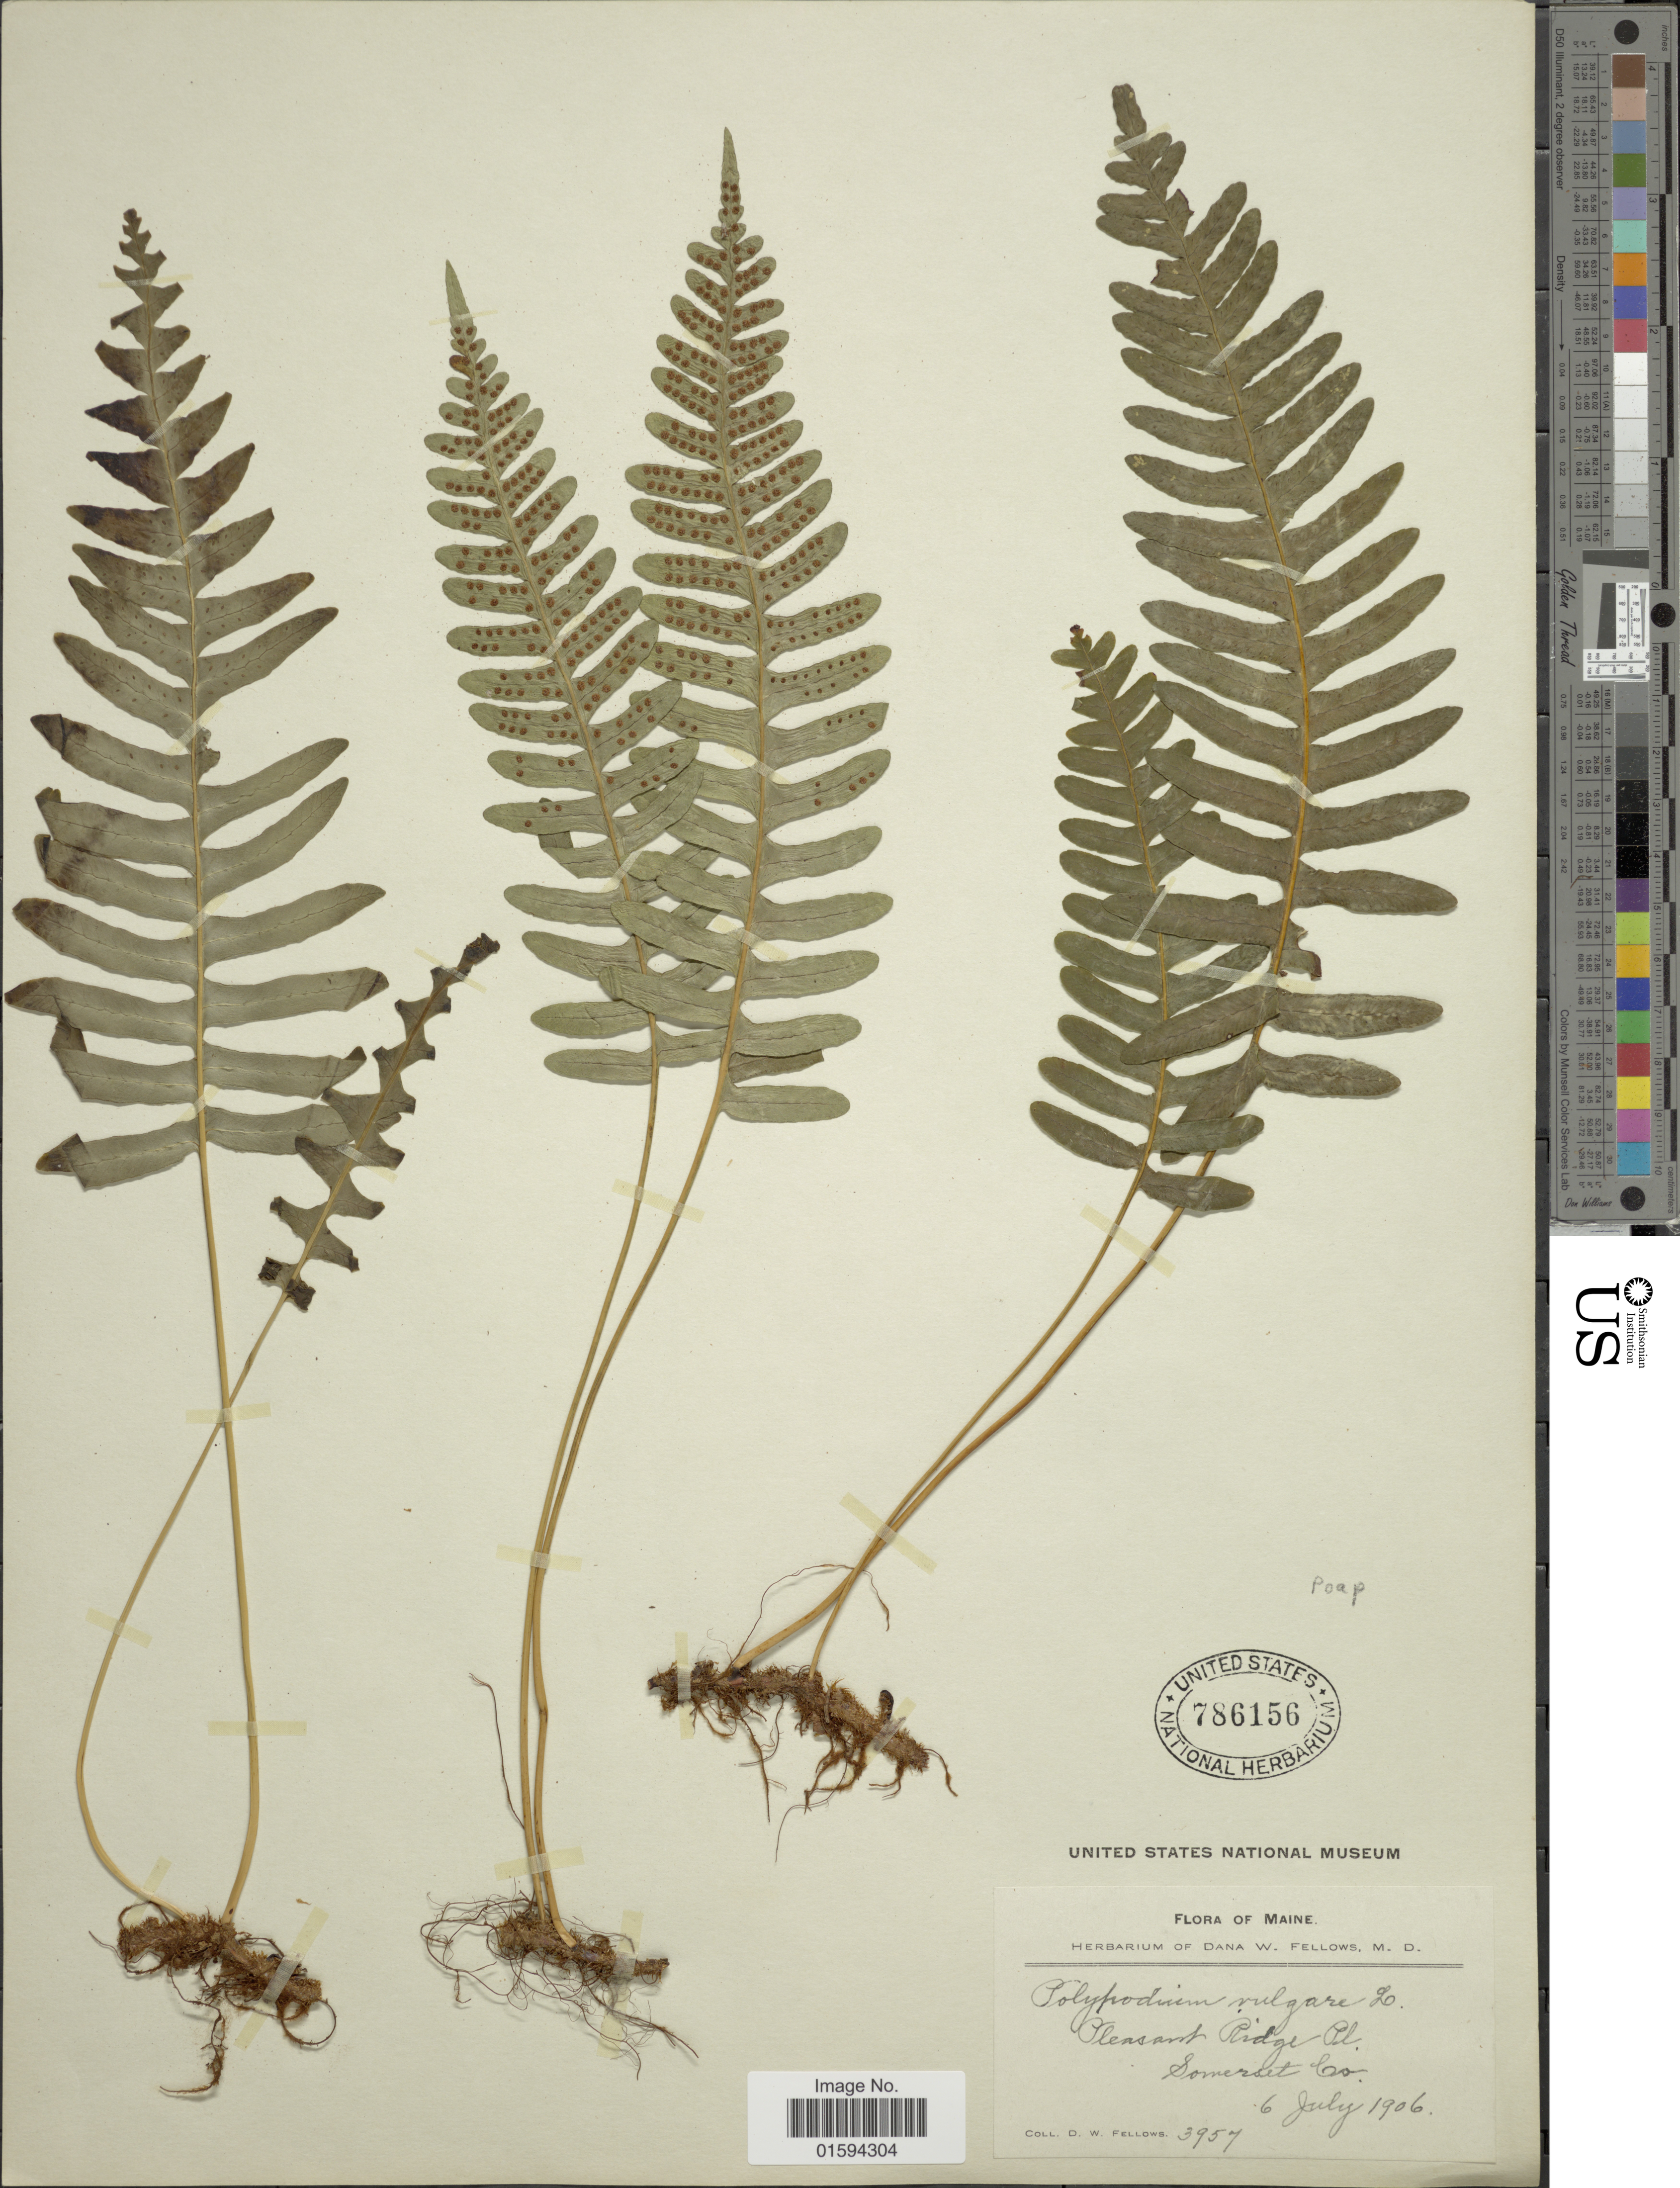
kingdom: Plantae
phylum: Tracheophyta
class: Polypodiopsida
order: Polypodiales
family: Polypodiaceae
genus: Polypodium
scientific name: Polypodium appalachianum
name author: Haufler & Windham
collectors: D. W. Fellows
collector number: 3957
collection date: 1906-07-06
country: United States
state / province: Maine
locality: Pleasant Ridge Pl., Somerset Co.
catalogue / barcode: US 786156